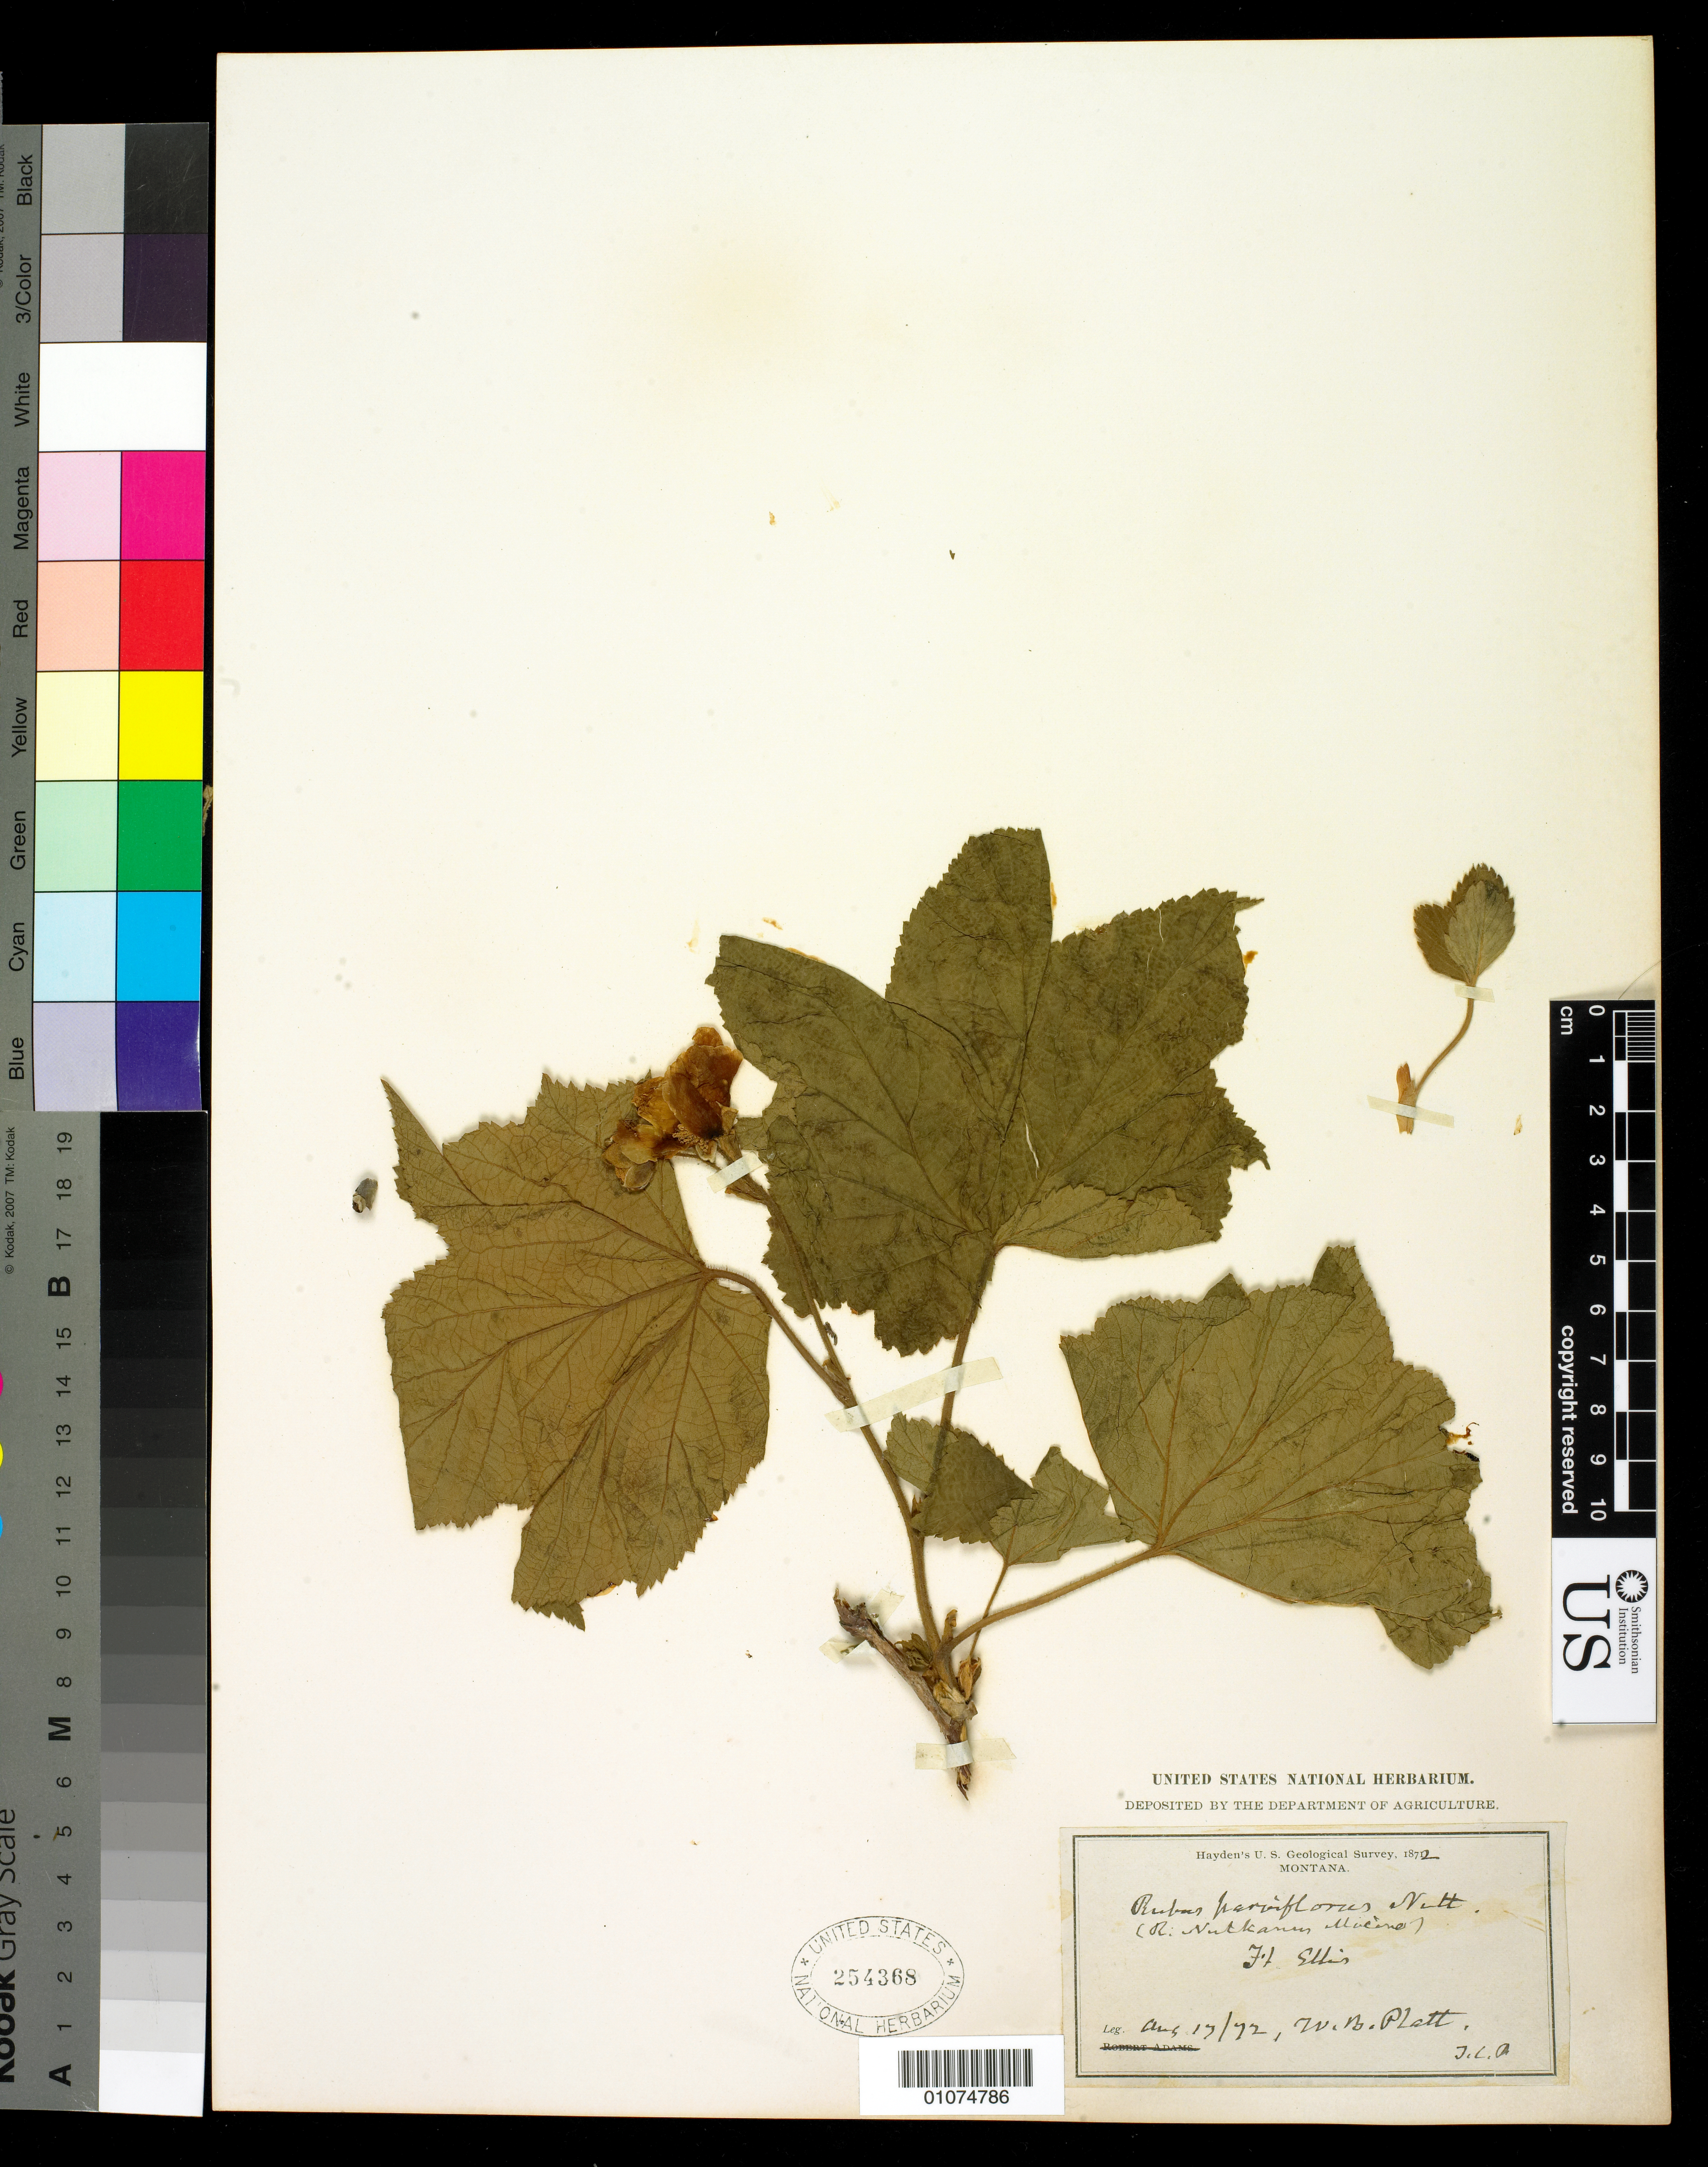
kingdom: Plantae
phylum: Tracheophyta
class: Magnoliopsida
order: Rosales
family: Rosaceae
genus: Rubus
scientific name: Rubus parviflorus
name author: Nutt.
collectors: D. Elliot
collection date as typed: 17 Aug 1872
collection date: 1872-08-17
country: United States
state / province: Montana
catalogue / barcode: US 254368